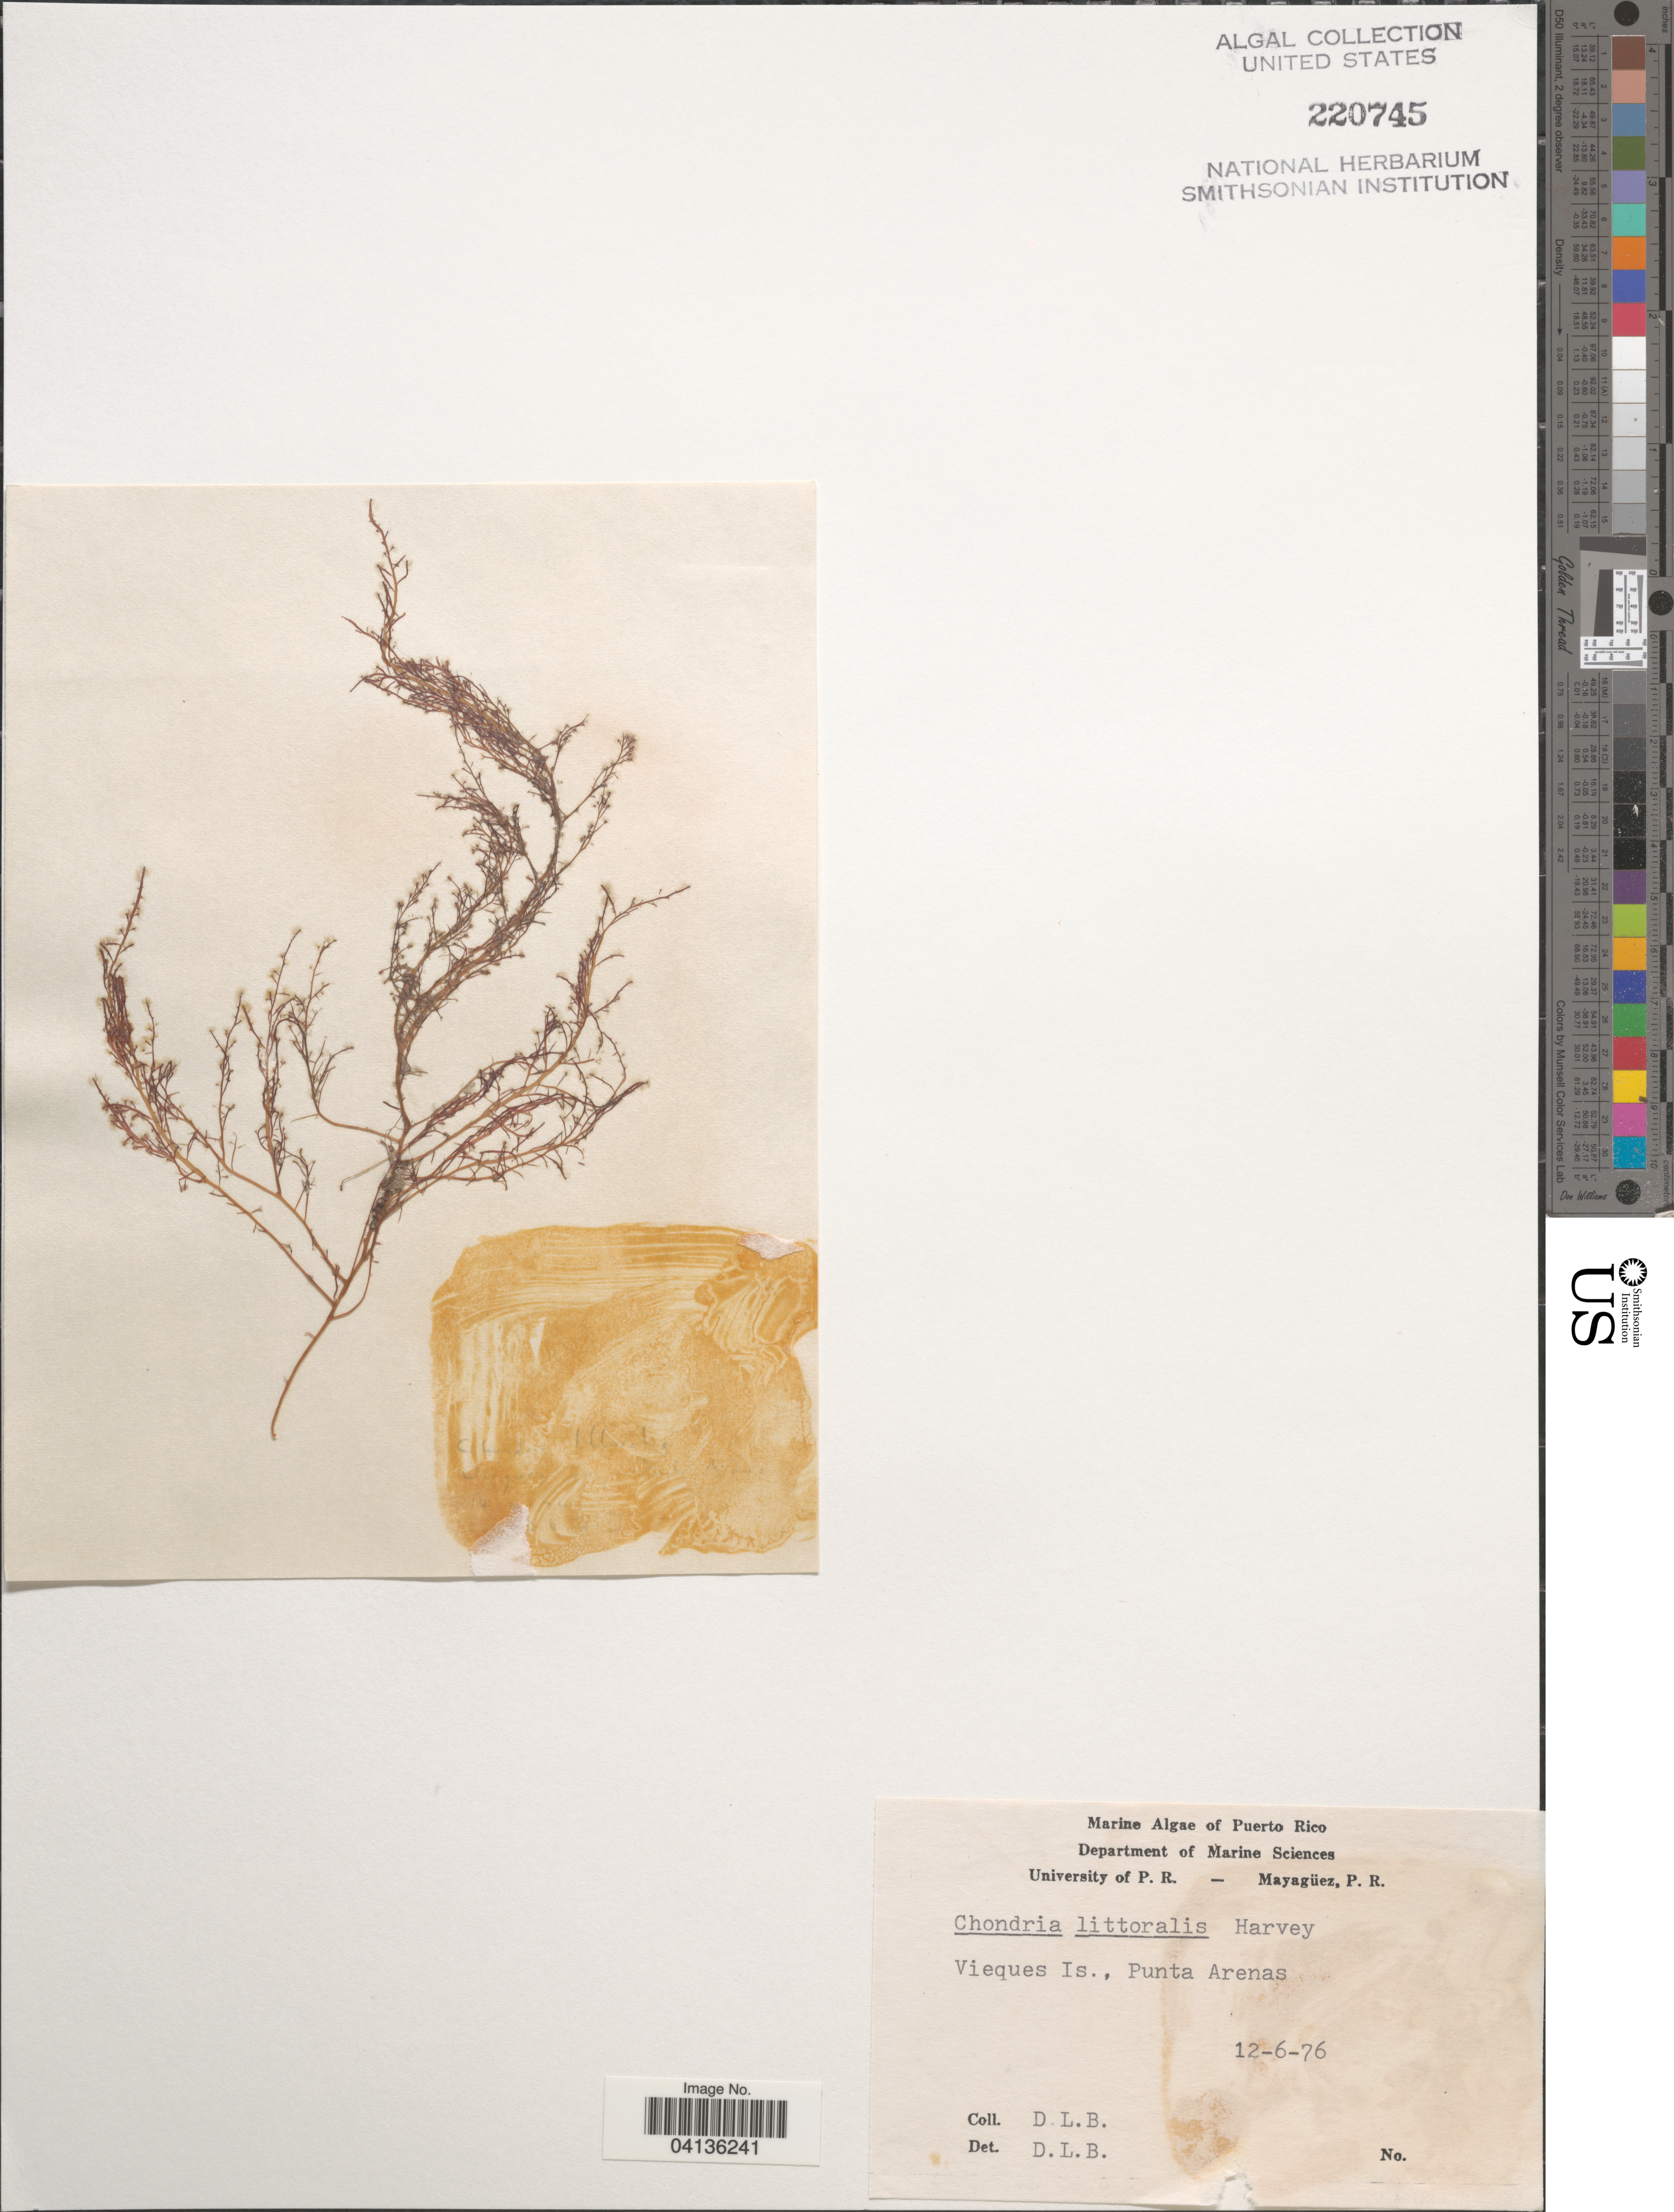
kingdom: Plantae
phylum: Rhodophyta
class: Florideophyceae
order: Ceramiales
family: Rhodomelaceae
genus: Chondria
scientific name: Chondria littoralis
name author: Harv.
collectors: D. L. B.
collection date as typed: Transcribed d/m/y: 12/6/76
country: Puerto Rico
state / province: Vieques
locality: Punta Arenas.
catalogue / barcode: US 220745